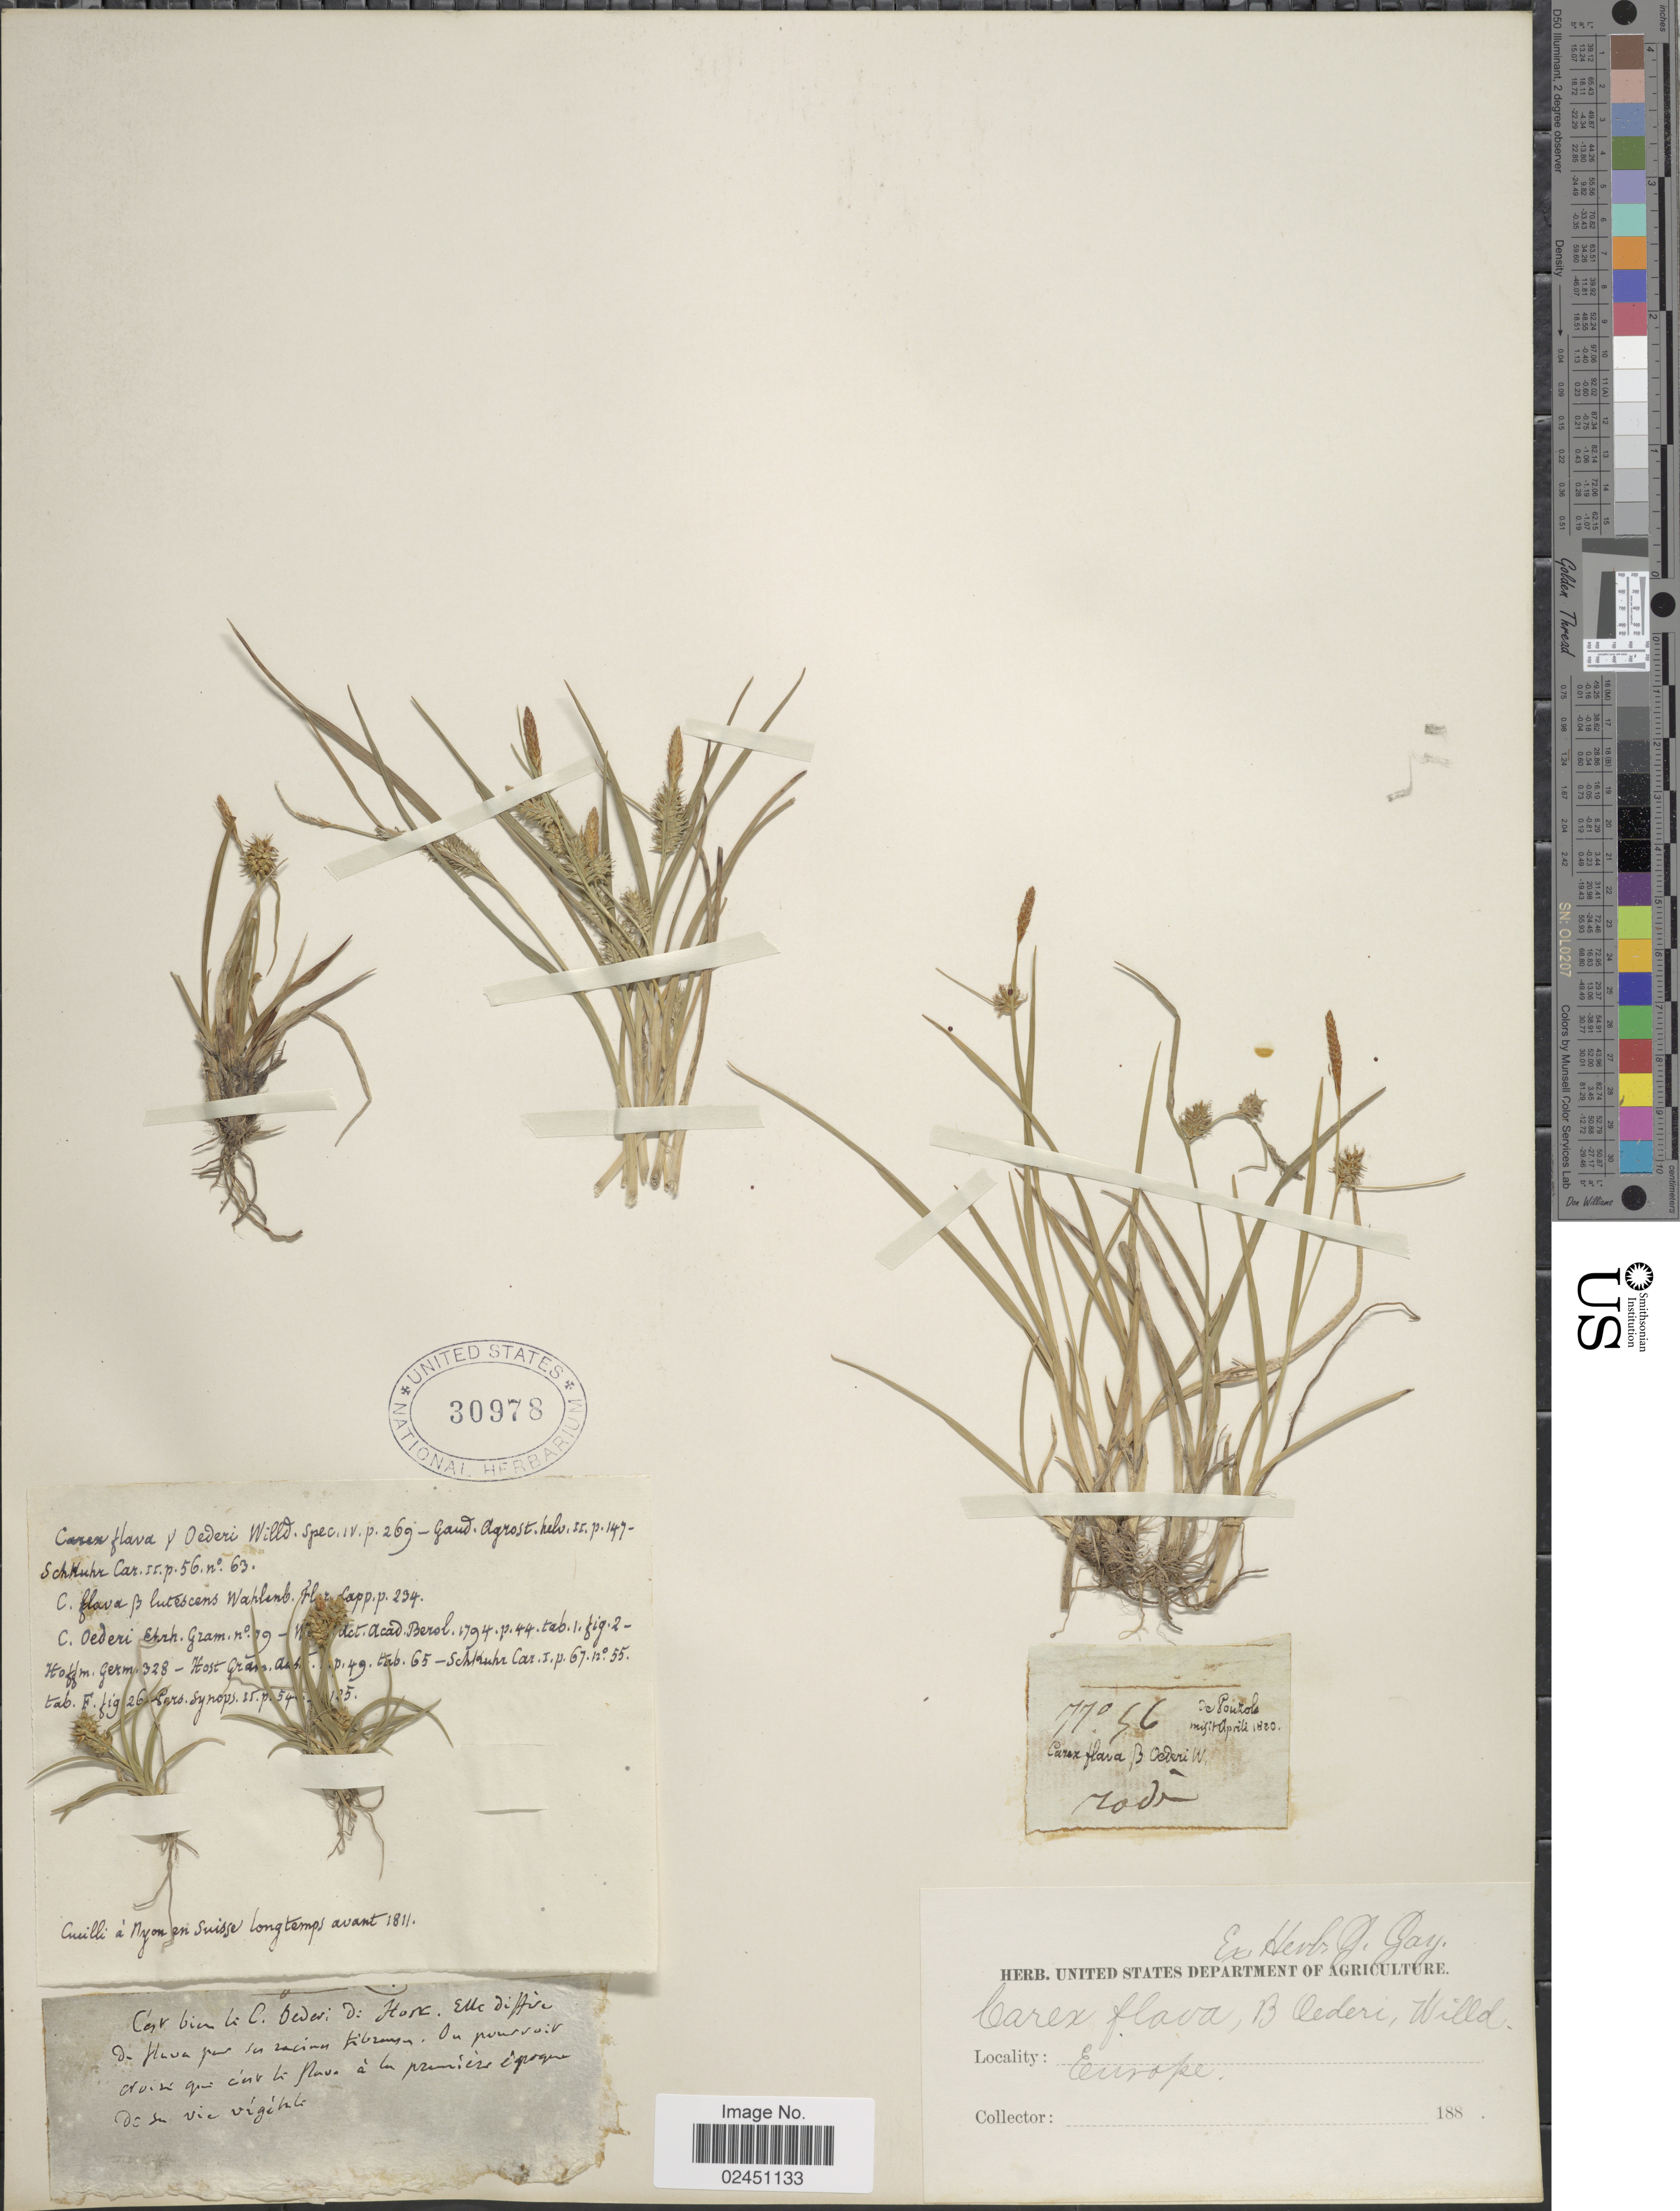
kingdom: Plantae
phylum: Tracheophyta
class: Liliopsida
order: Poales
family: Cyperaceae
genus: Carex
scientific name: Carex oederi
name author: Retz.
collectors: ex herb. J. Gay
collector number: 77*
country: France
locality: De Pouzols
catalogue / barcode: US 30978